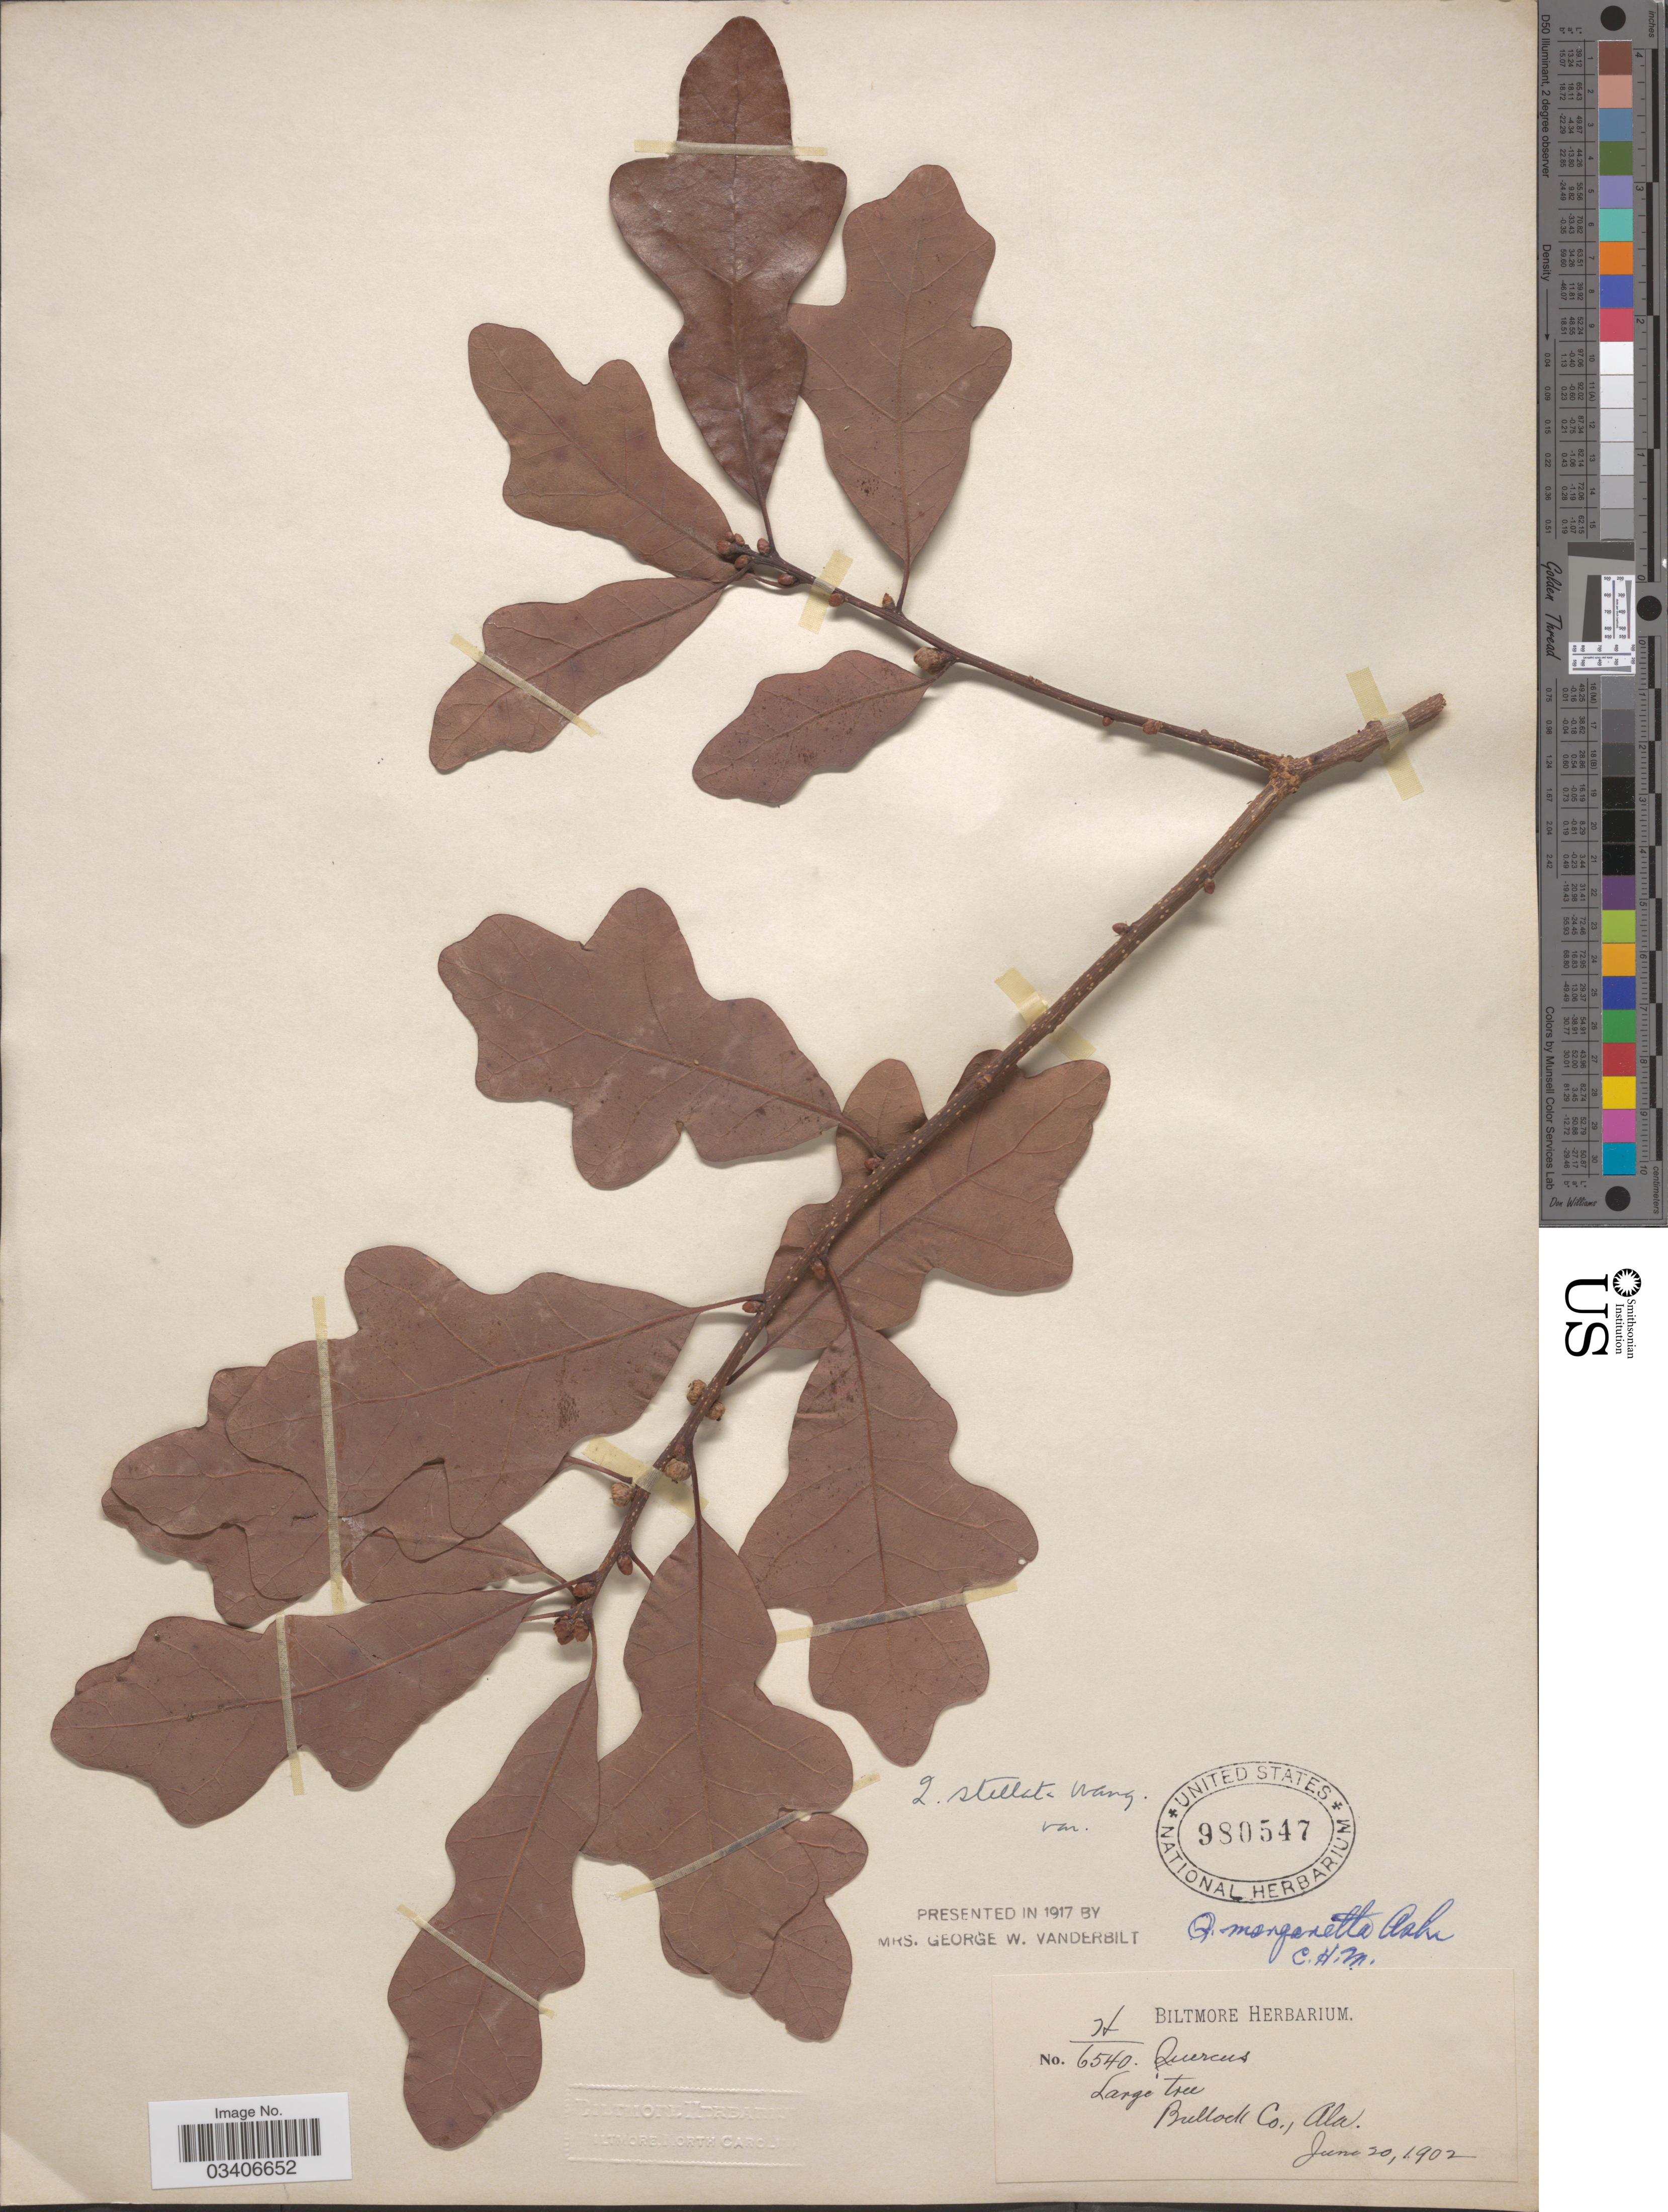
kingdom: Plantae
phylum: Tracheophyta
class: Magnoliopsida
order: Fagales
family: Fagaceae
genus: Quercus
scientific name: Quercus margarettae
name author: Ashe ex Small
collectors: ex herb. Biltmore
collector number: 6540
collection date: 1902-06-20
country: United States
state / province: Alabama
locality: Bullock Co.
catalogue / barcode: US 980547